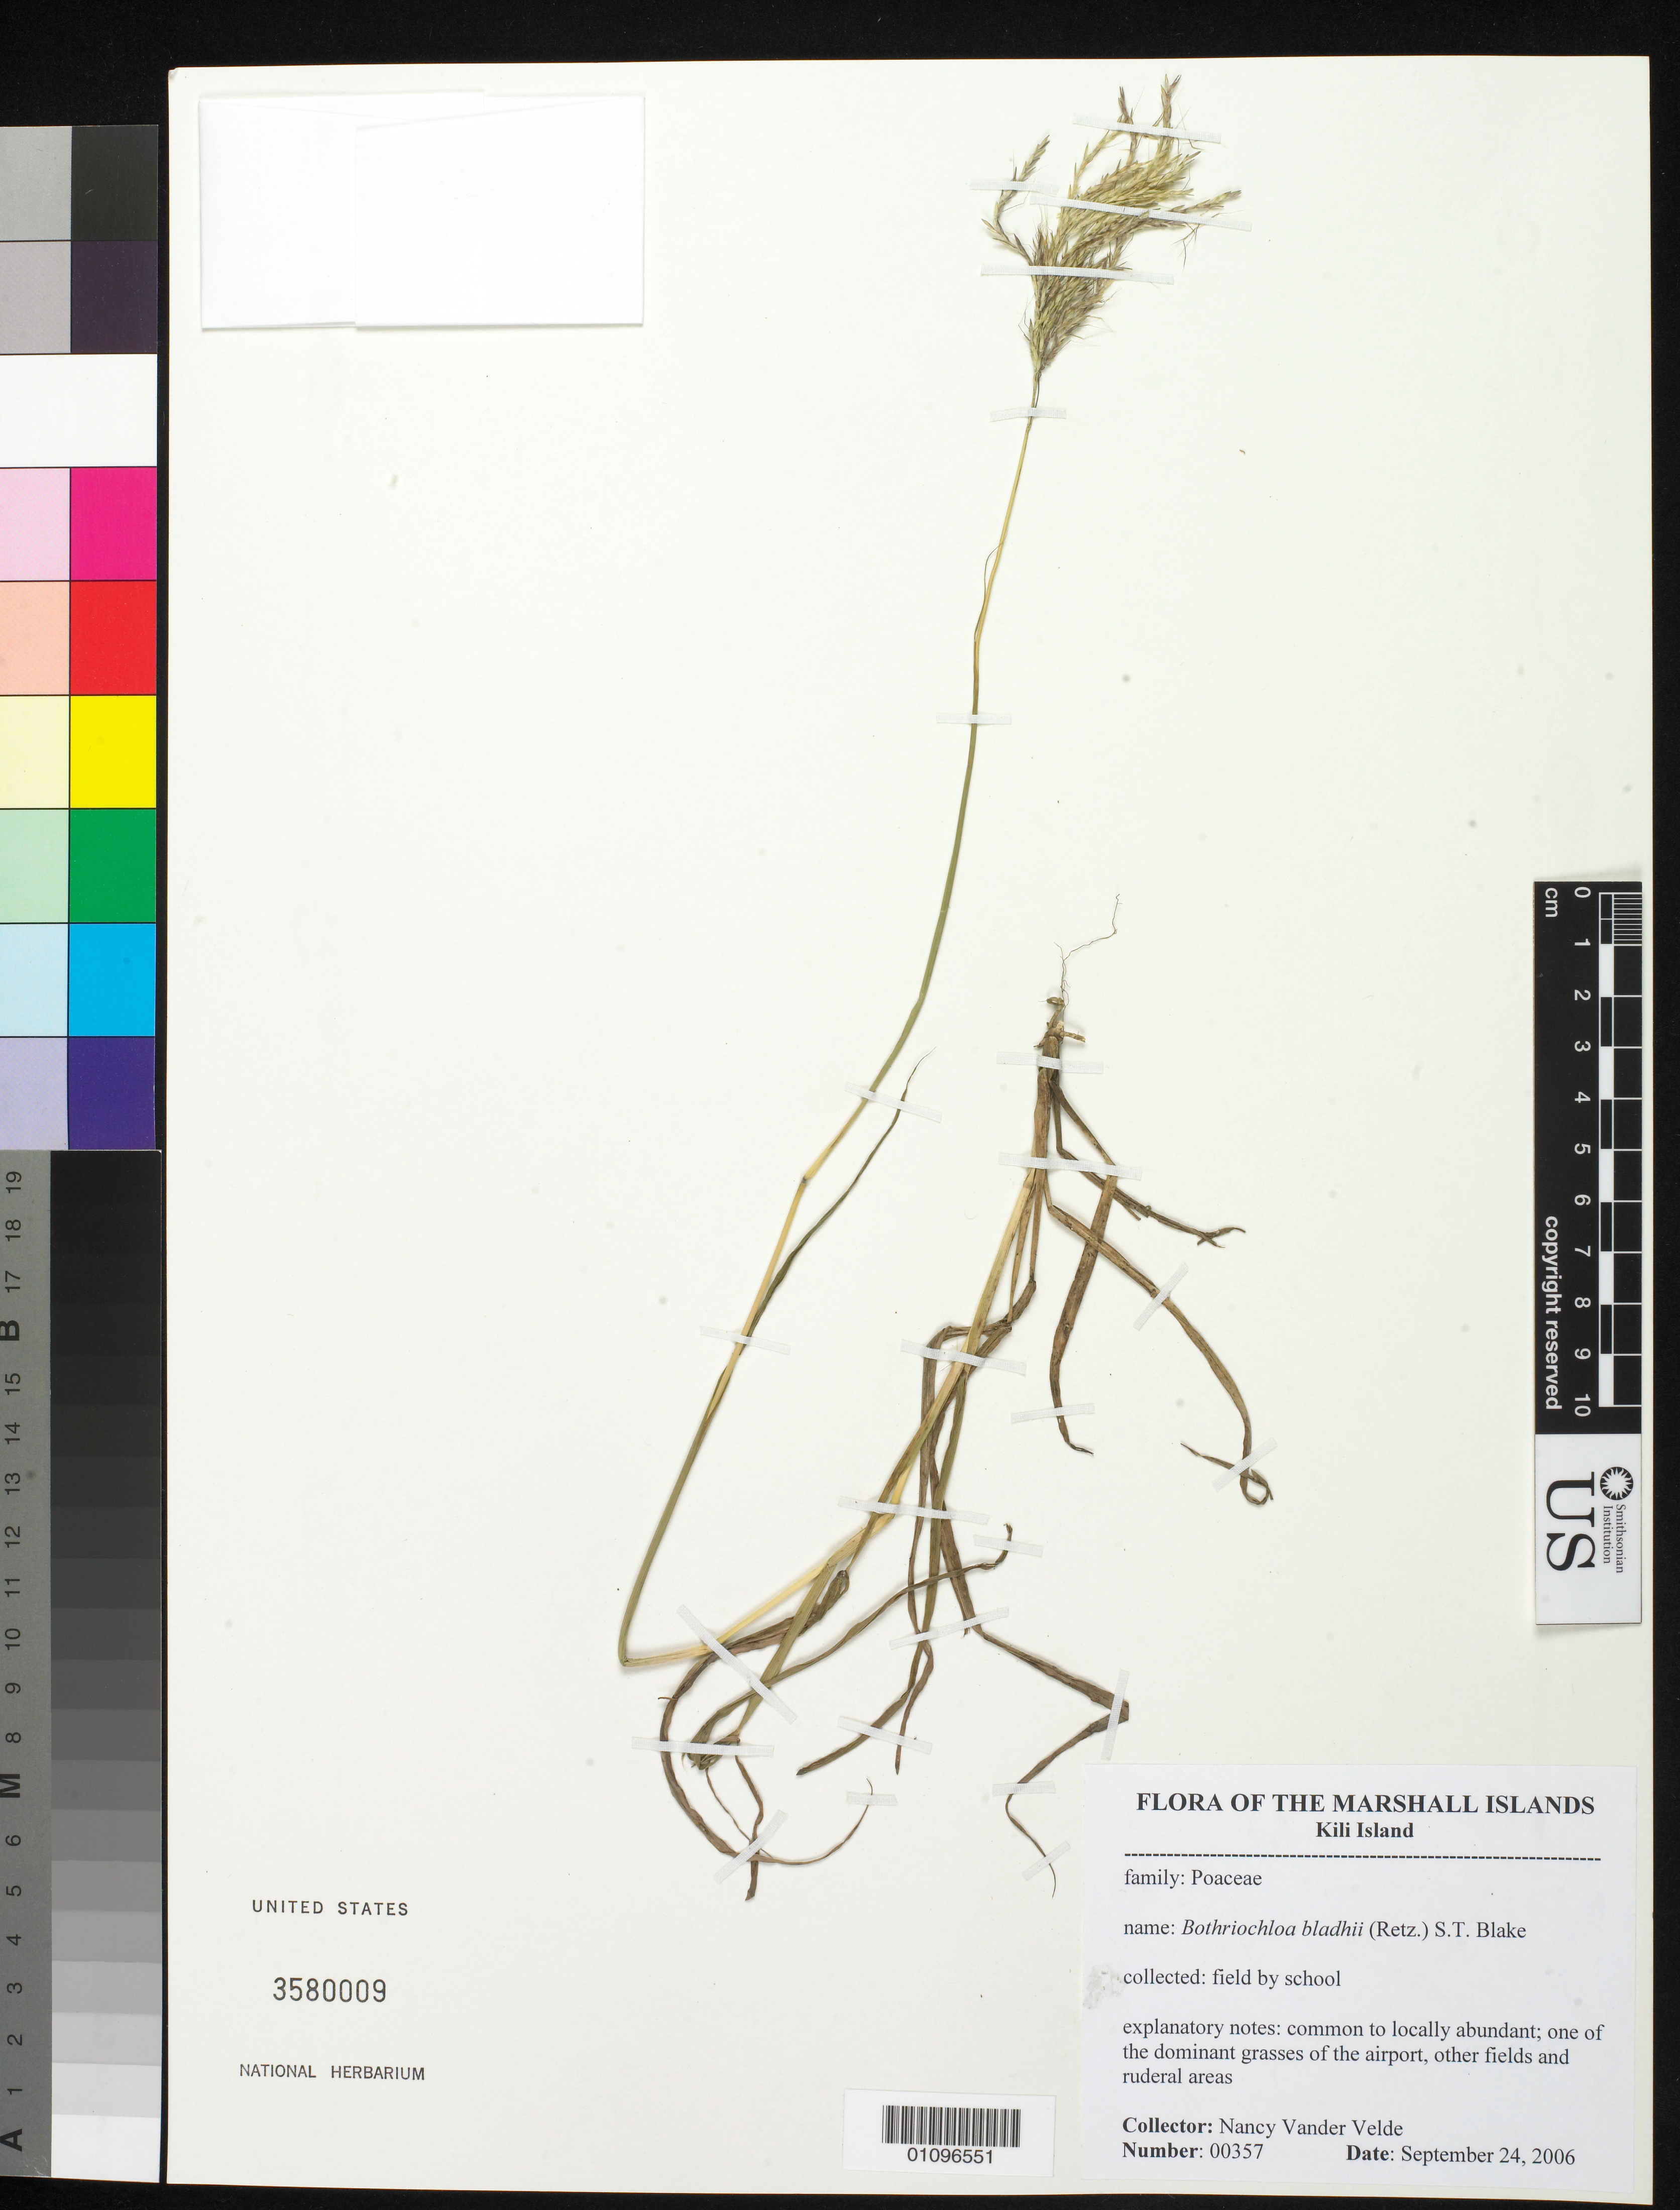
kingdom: Plantae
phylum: Tracheophyta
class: Liliopsida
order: Poales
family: Poaceae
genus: Bothriochloa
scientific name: Bothriochloa bladhii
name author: (Retz.) S.T. Blake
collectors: N. Vander Velde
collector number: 00357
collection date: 2006-09-24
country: Marshall Islands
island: Kili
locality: Kili island, field by school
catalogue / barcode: US 3580009